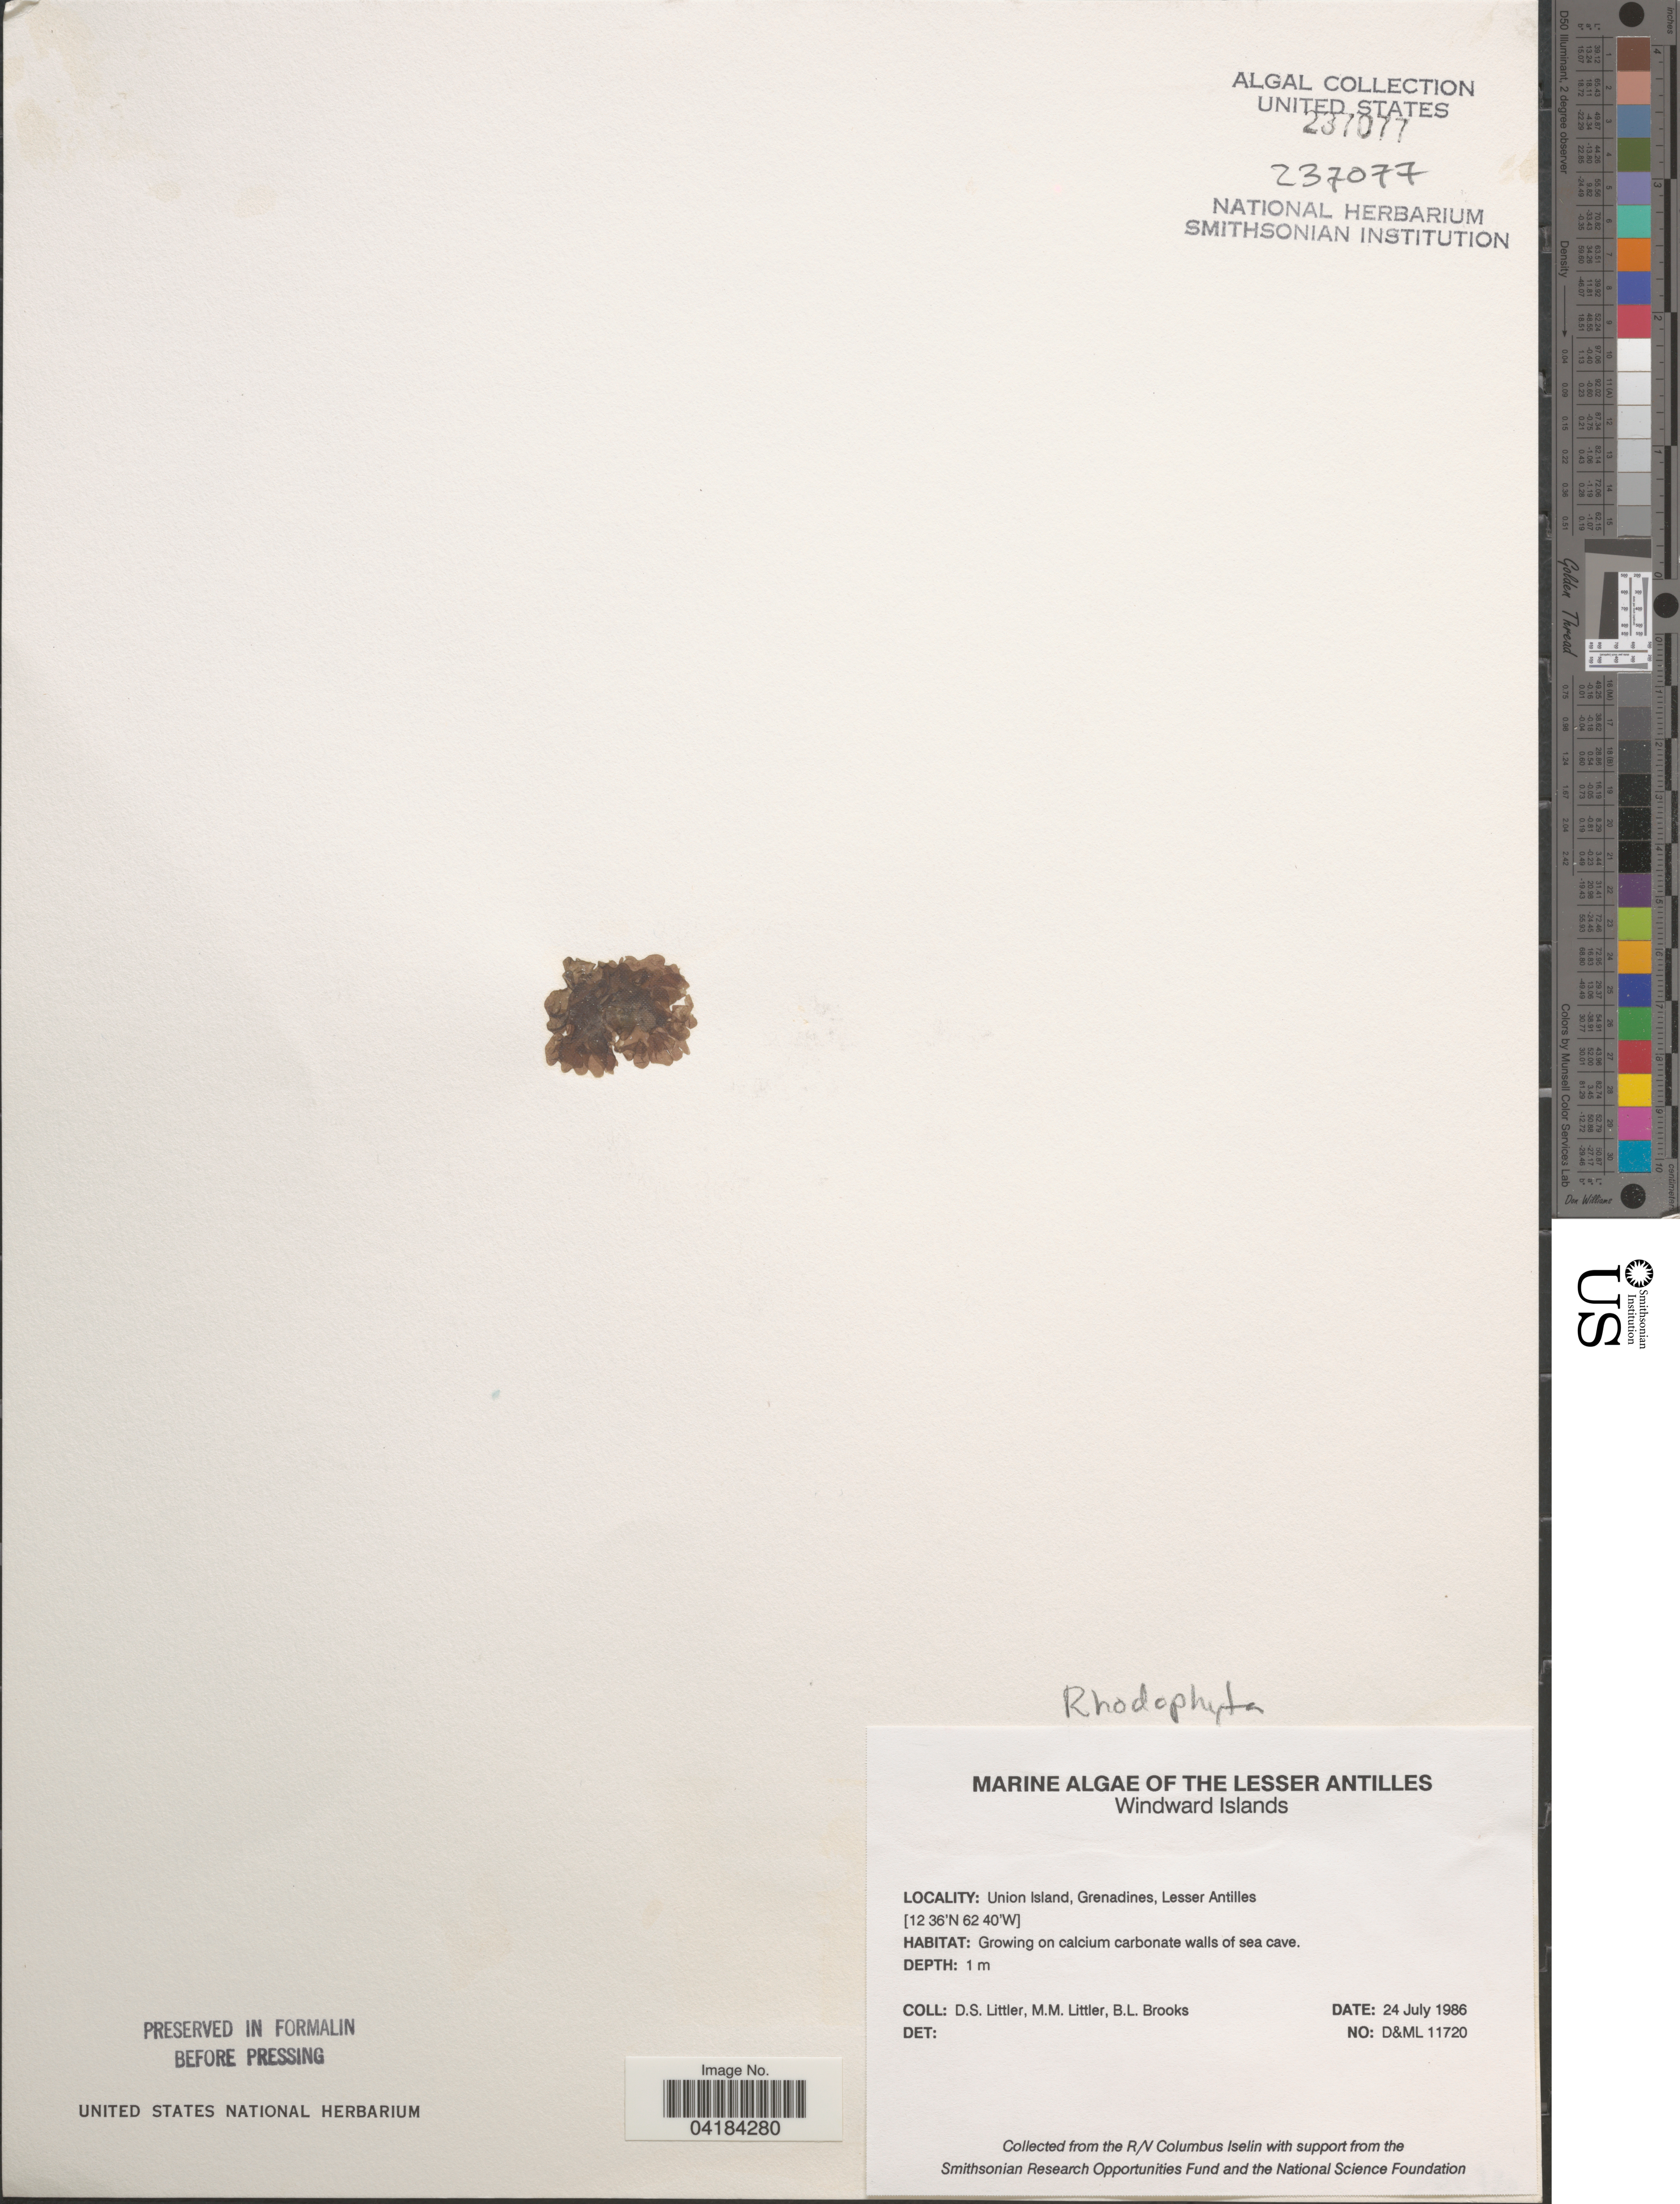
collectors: D. S. Littler & B. Brooks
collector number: D&ML11720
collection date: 1986-07-24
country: St. Vincent - Grenadines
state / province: Grenadines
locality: The Lesser Antilles. Windward Islands. Union Island.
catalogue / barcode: US 237077